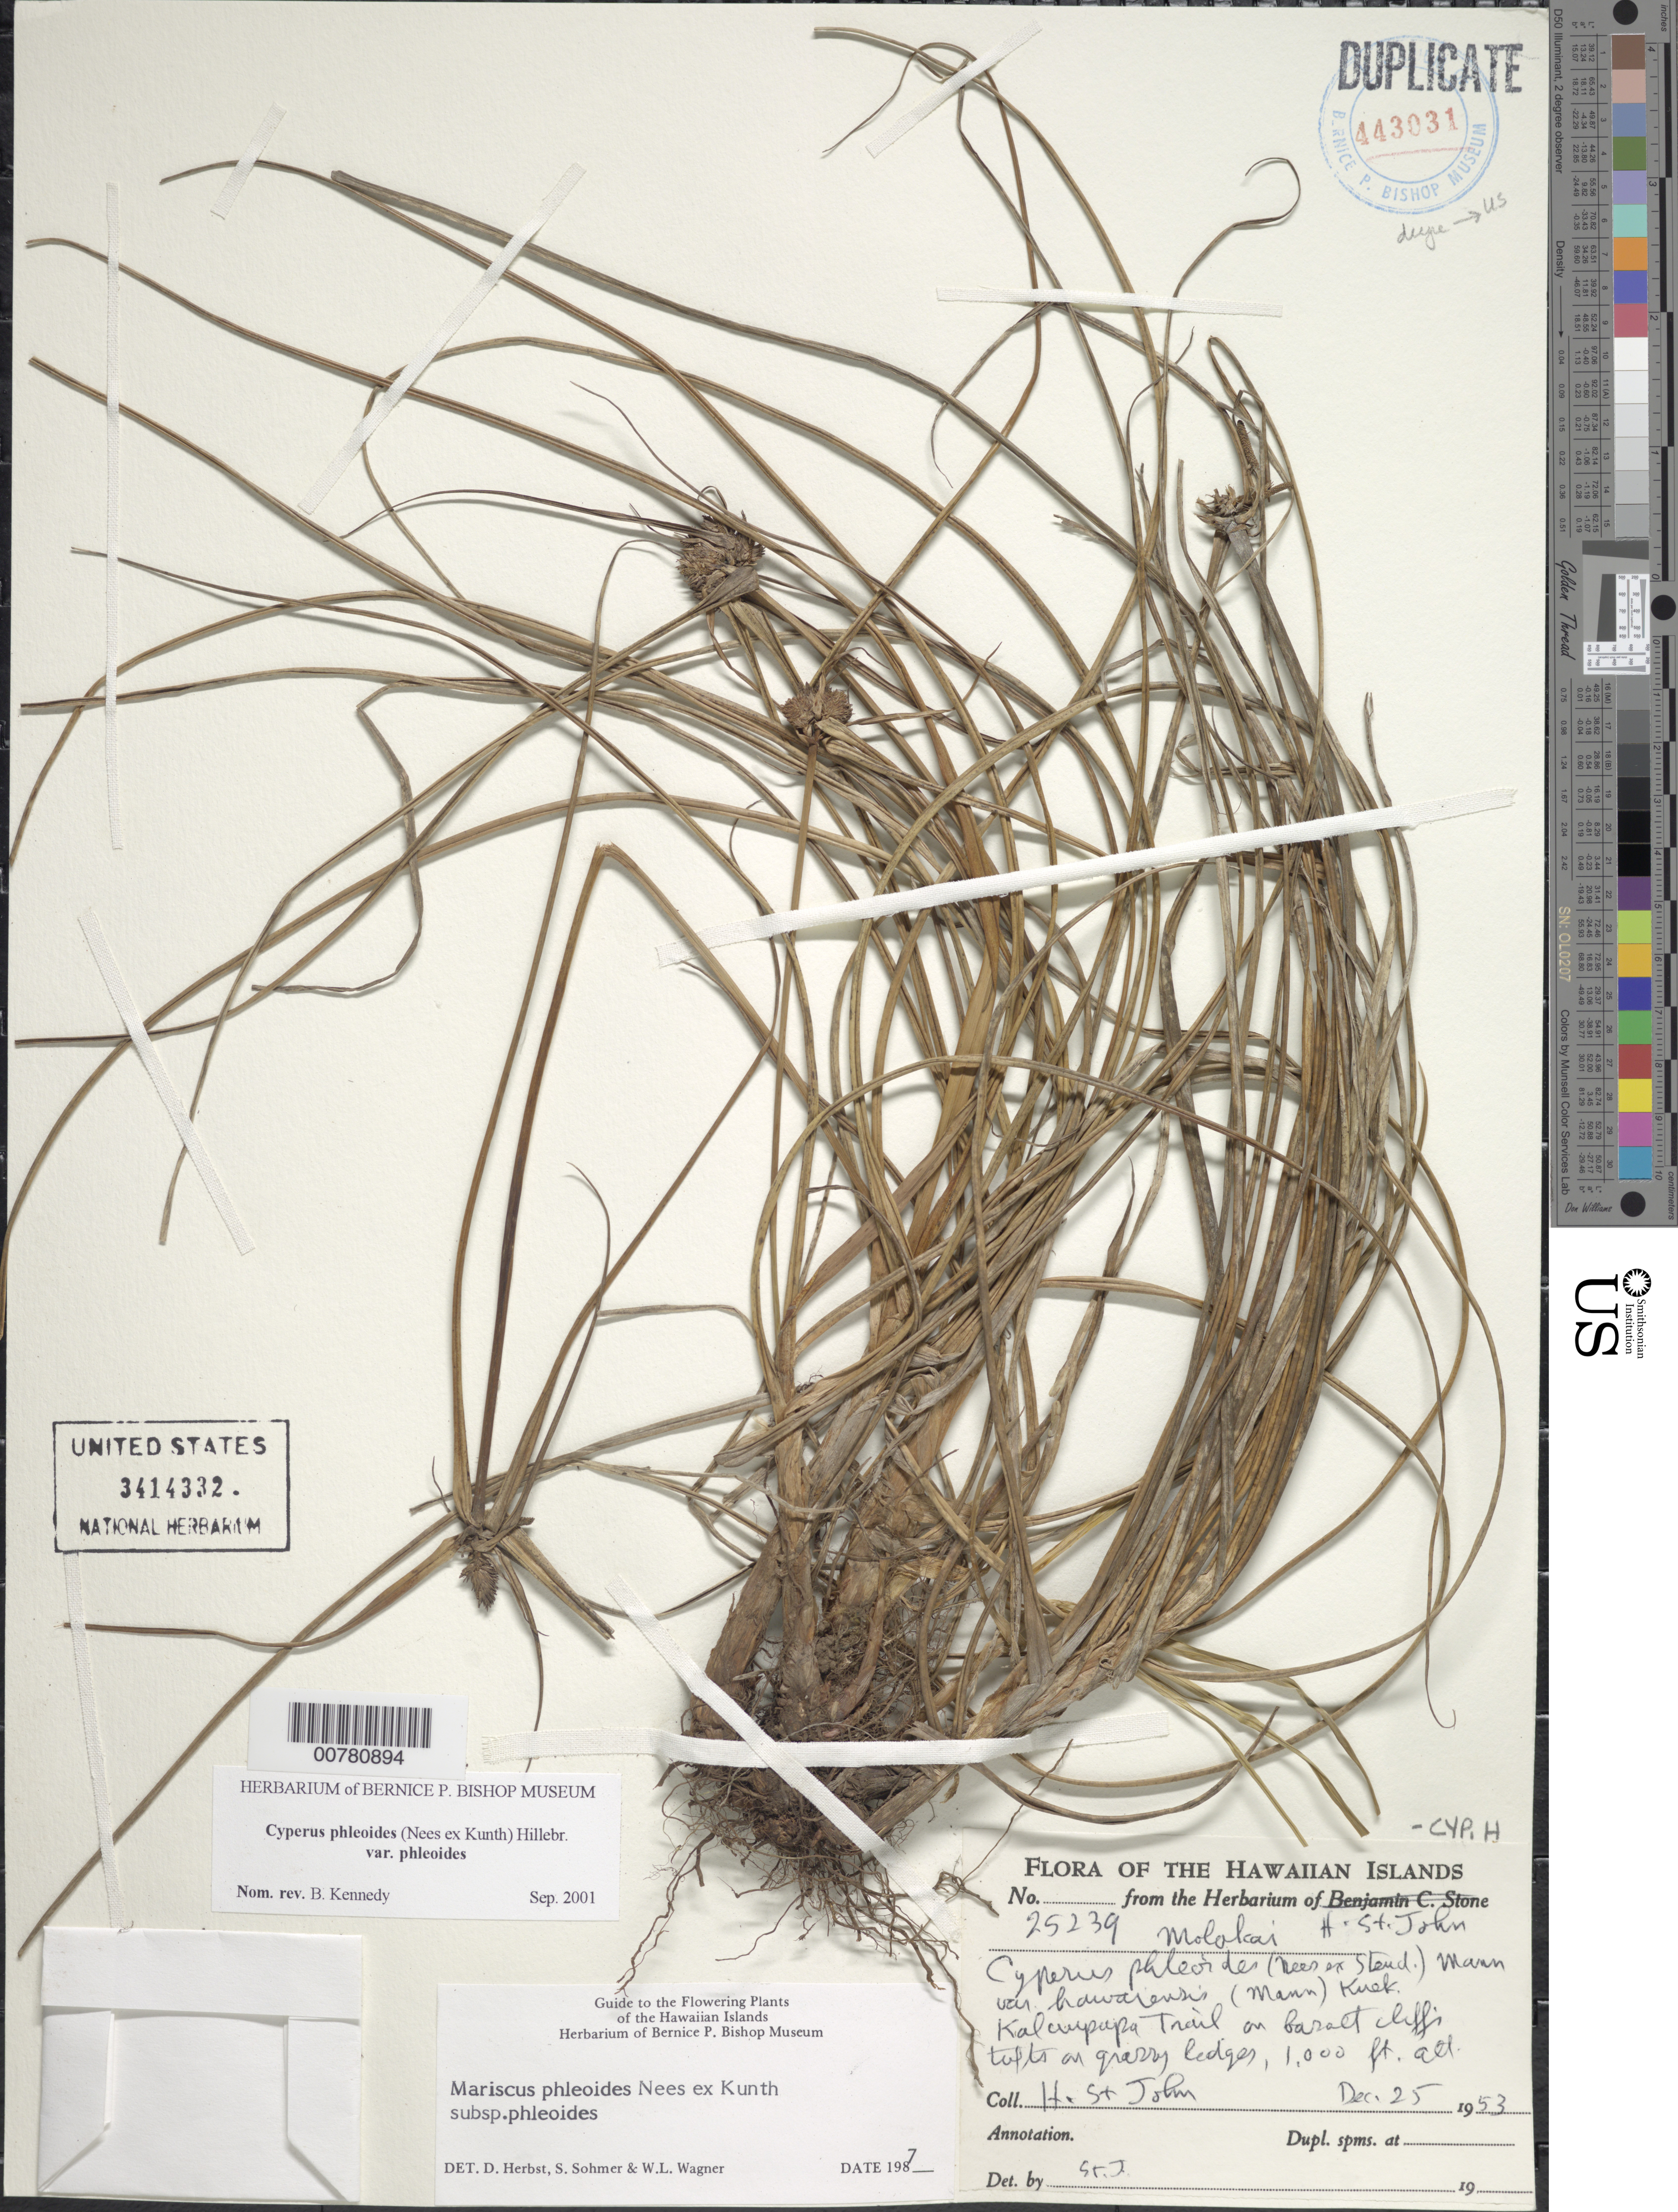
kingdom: Plantae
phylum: Tracheophyta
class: Liliopsida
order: Poales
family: Cyperaceae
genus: Cyperus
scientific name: Cyperus phleoides var. phleoides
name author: (Nees ex Kunth) Hillebr.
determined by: Kennedy, B.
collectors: H. St. John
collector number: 25239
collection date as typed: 25 Dec 1953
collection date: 1953-12-25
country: United States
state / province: Hawaii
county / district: Maui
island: Moloka'i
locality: Kalaupapa Trail, on basalt cliffs.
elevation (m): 304.8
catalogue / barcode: US 3414332